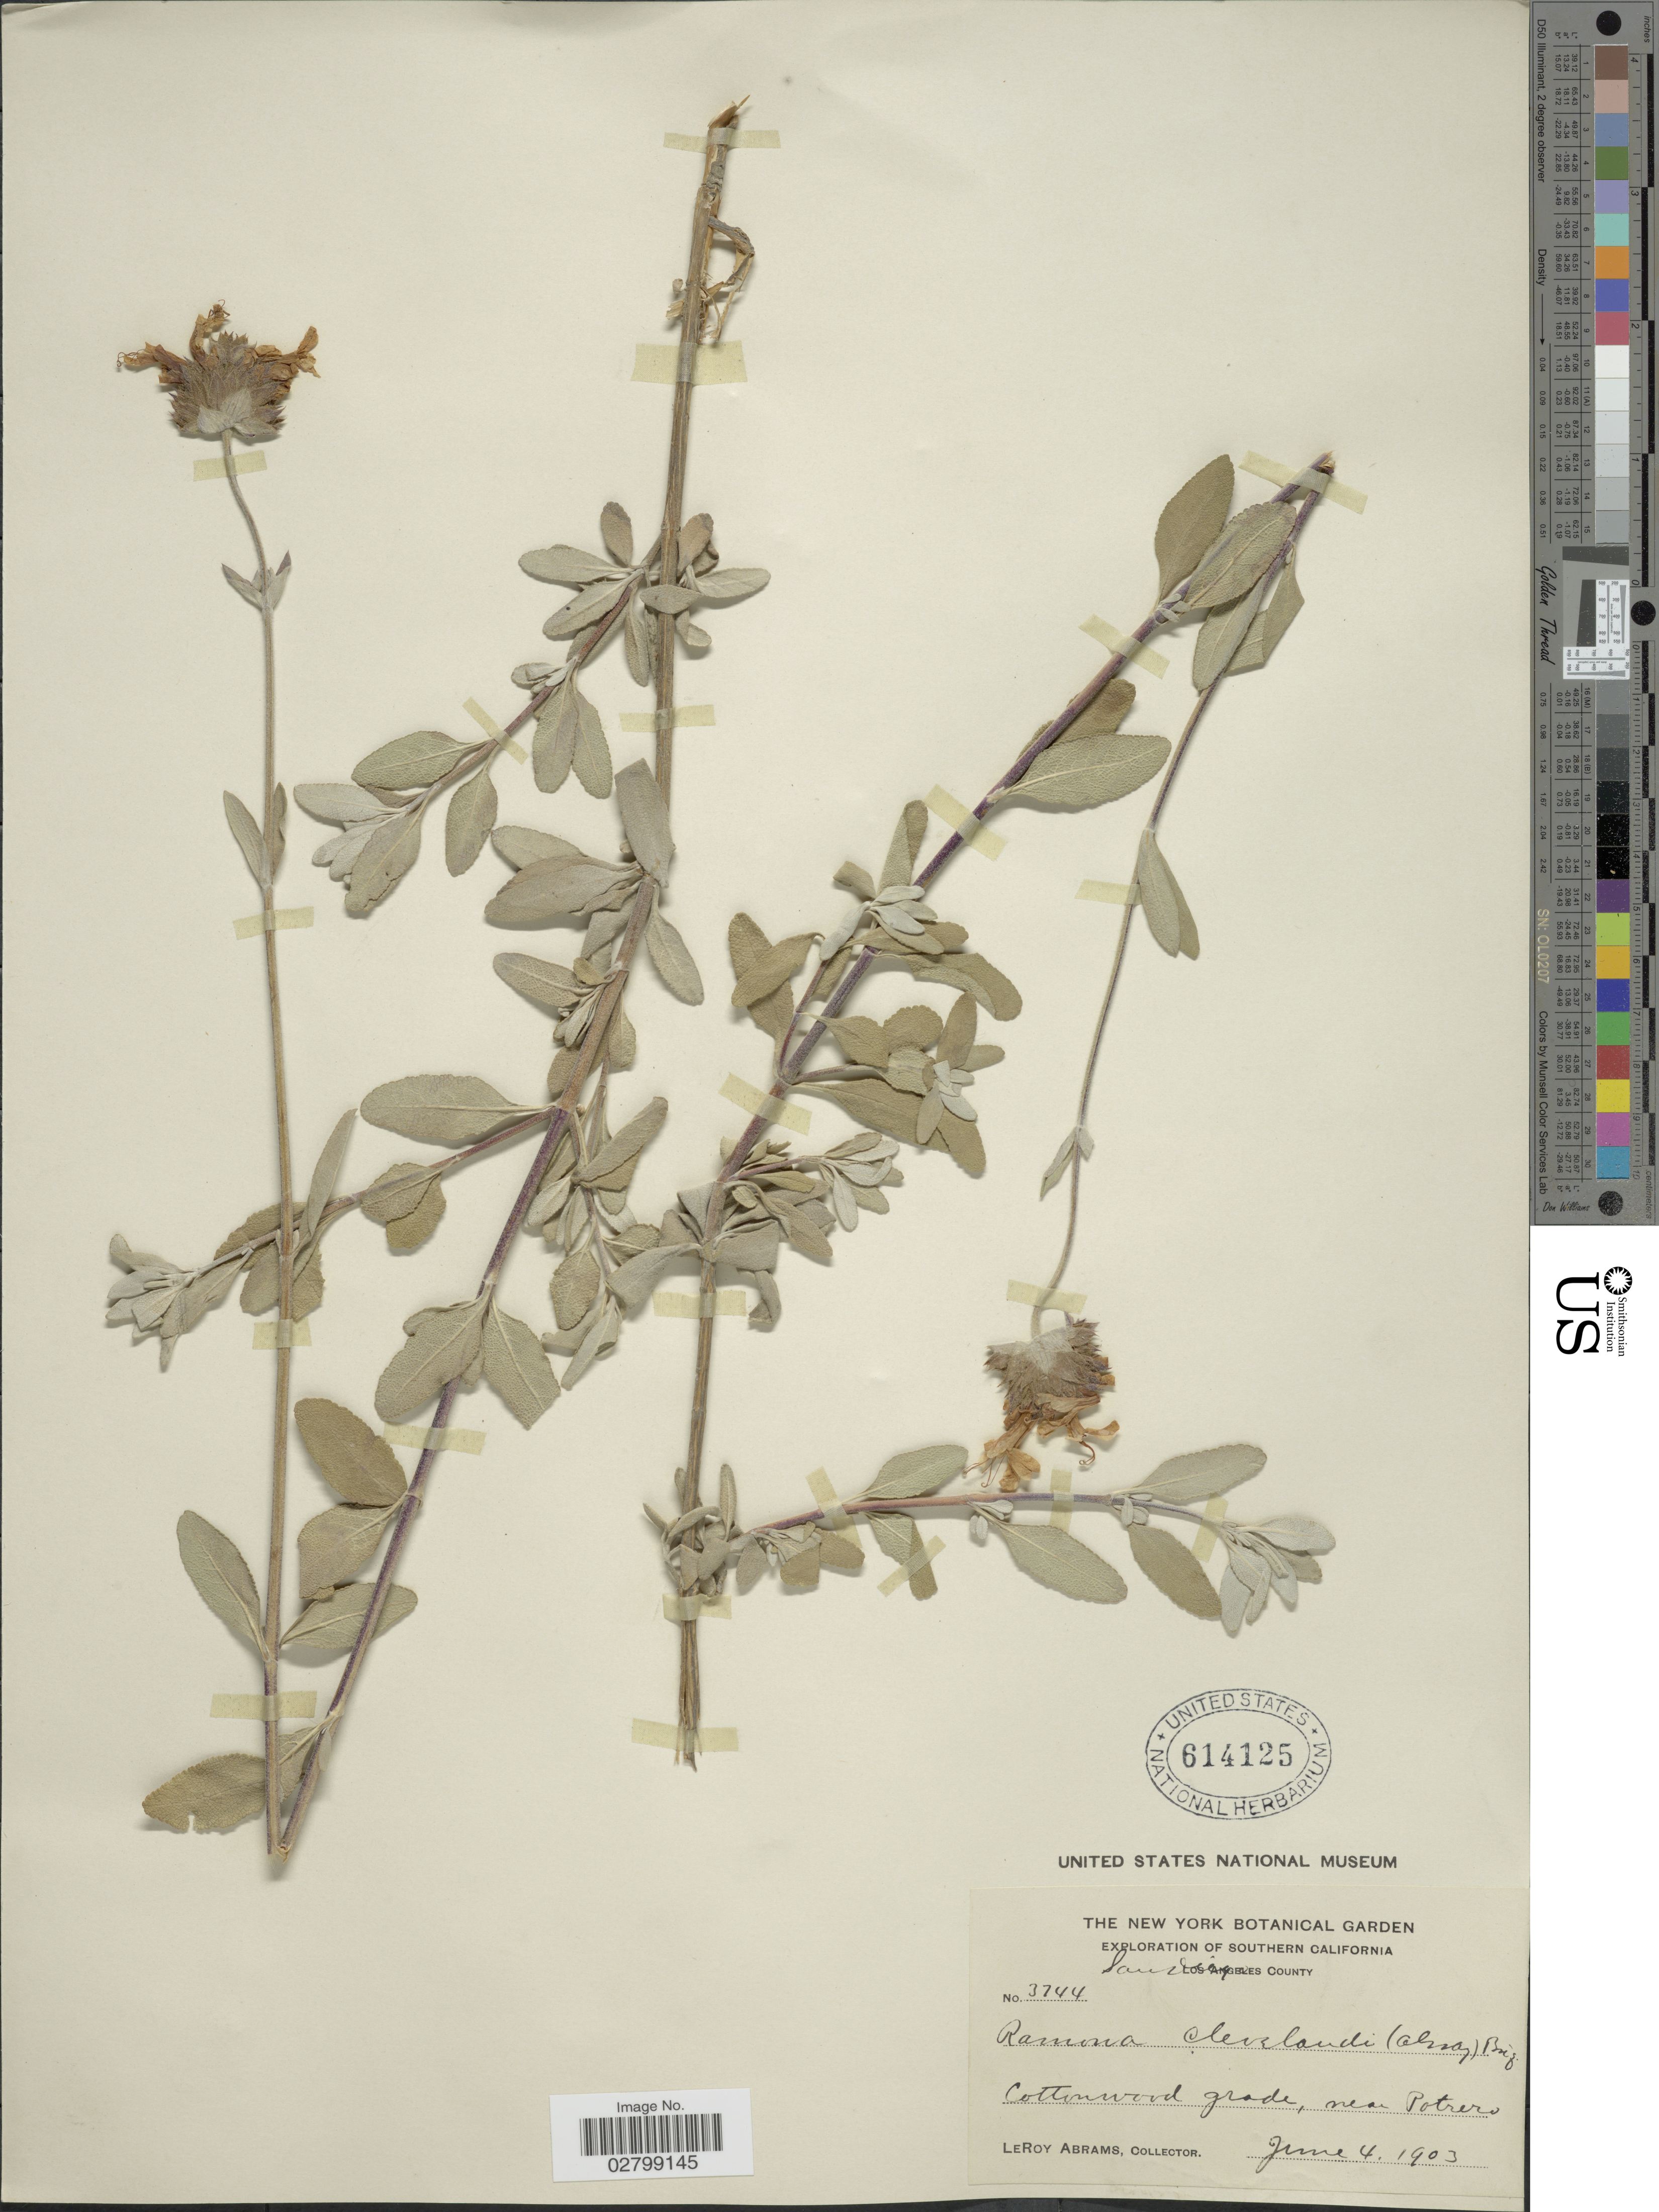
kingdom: Plantae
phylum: Tracheophyta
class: Magnoliopsida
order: Lamiales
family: Lamiaceae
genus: Salvia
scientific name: Salvia clevelandii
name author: (A. Gray) Greene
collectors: L. Abrams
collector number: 3744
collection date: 1903-06-04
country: United States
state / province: California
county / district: San Diego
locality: Southern California, San Diego County. Cottonwood grade, near Potrero.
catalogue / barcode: US 614125